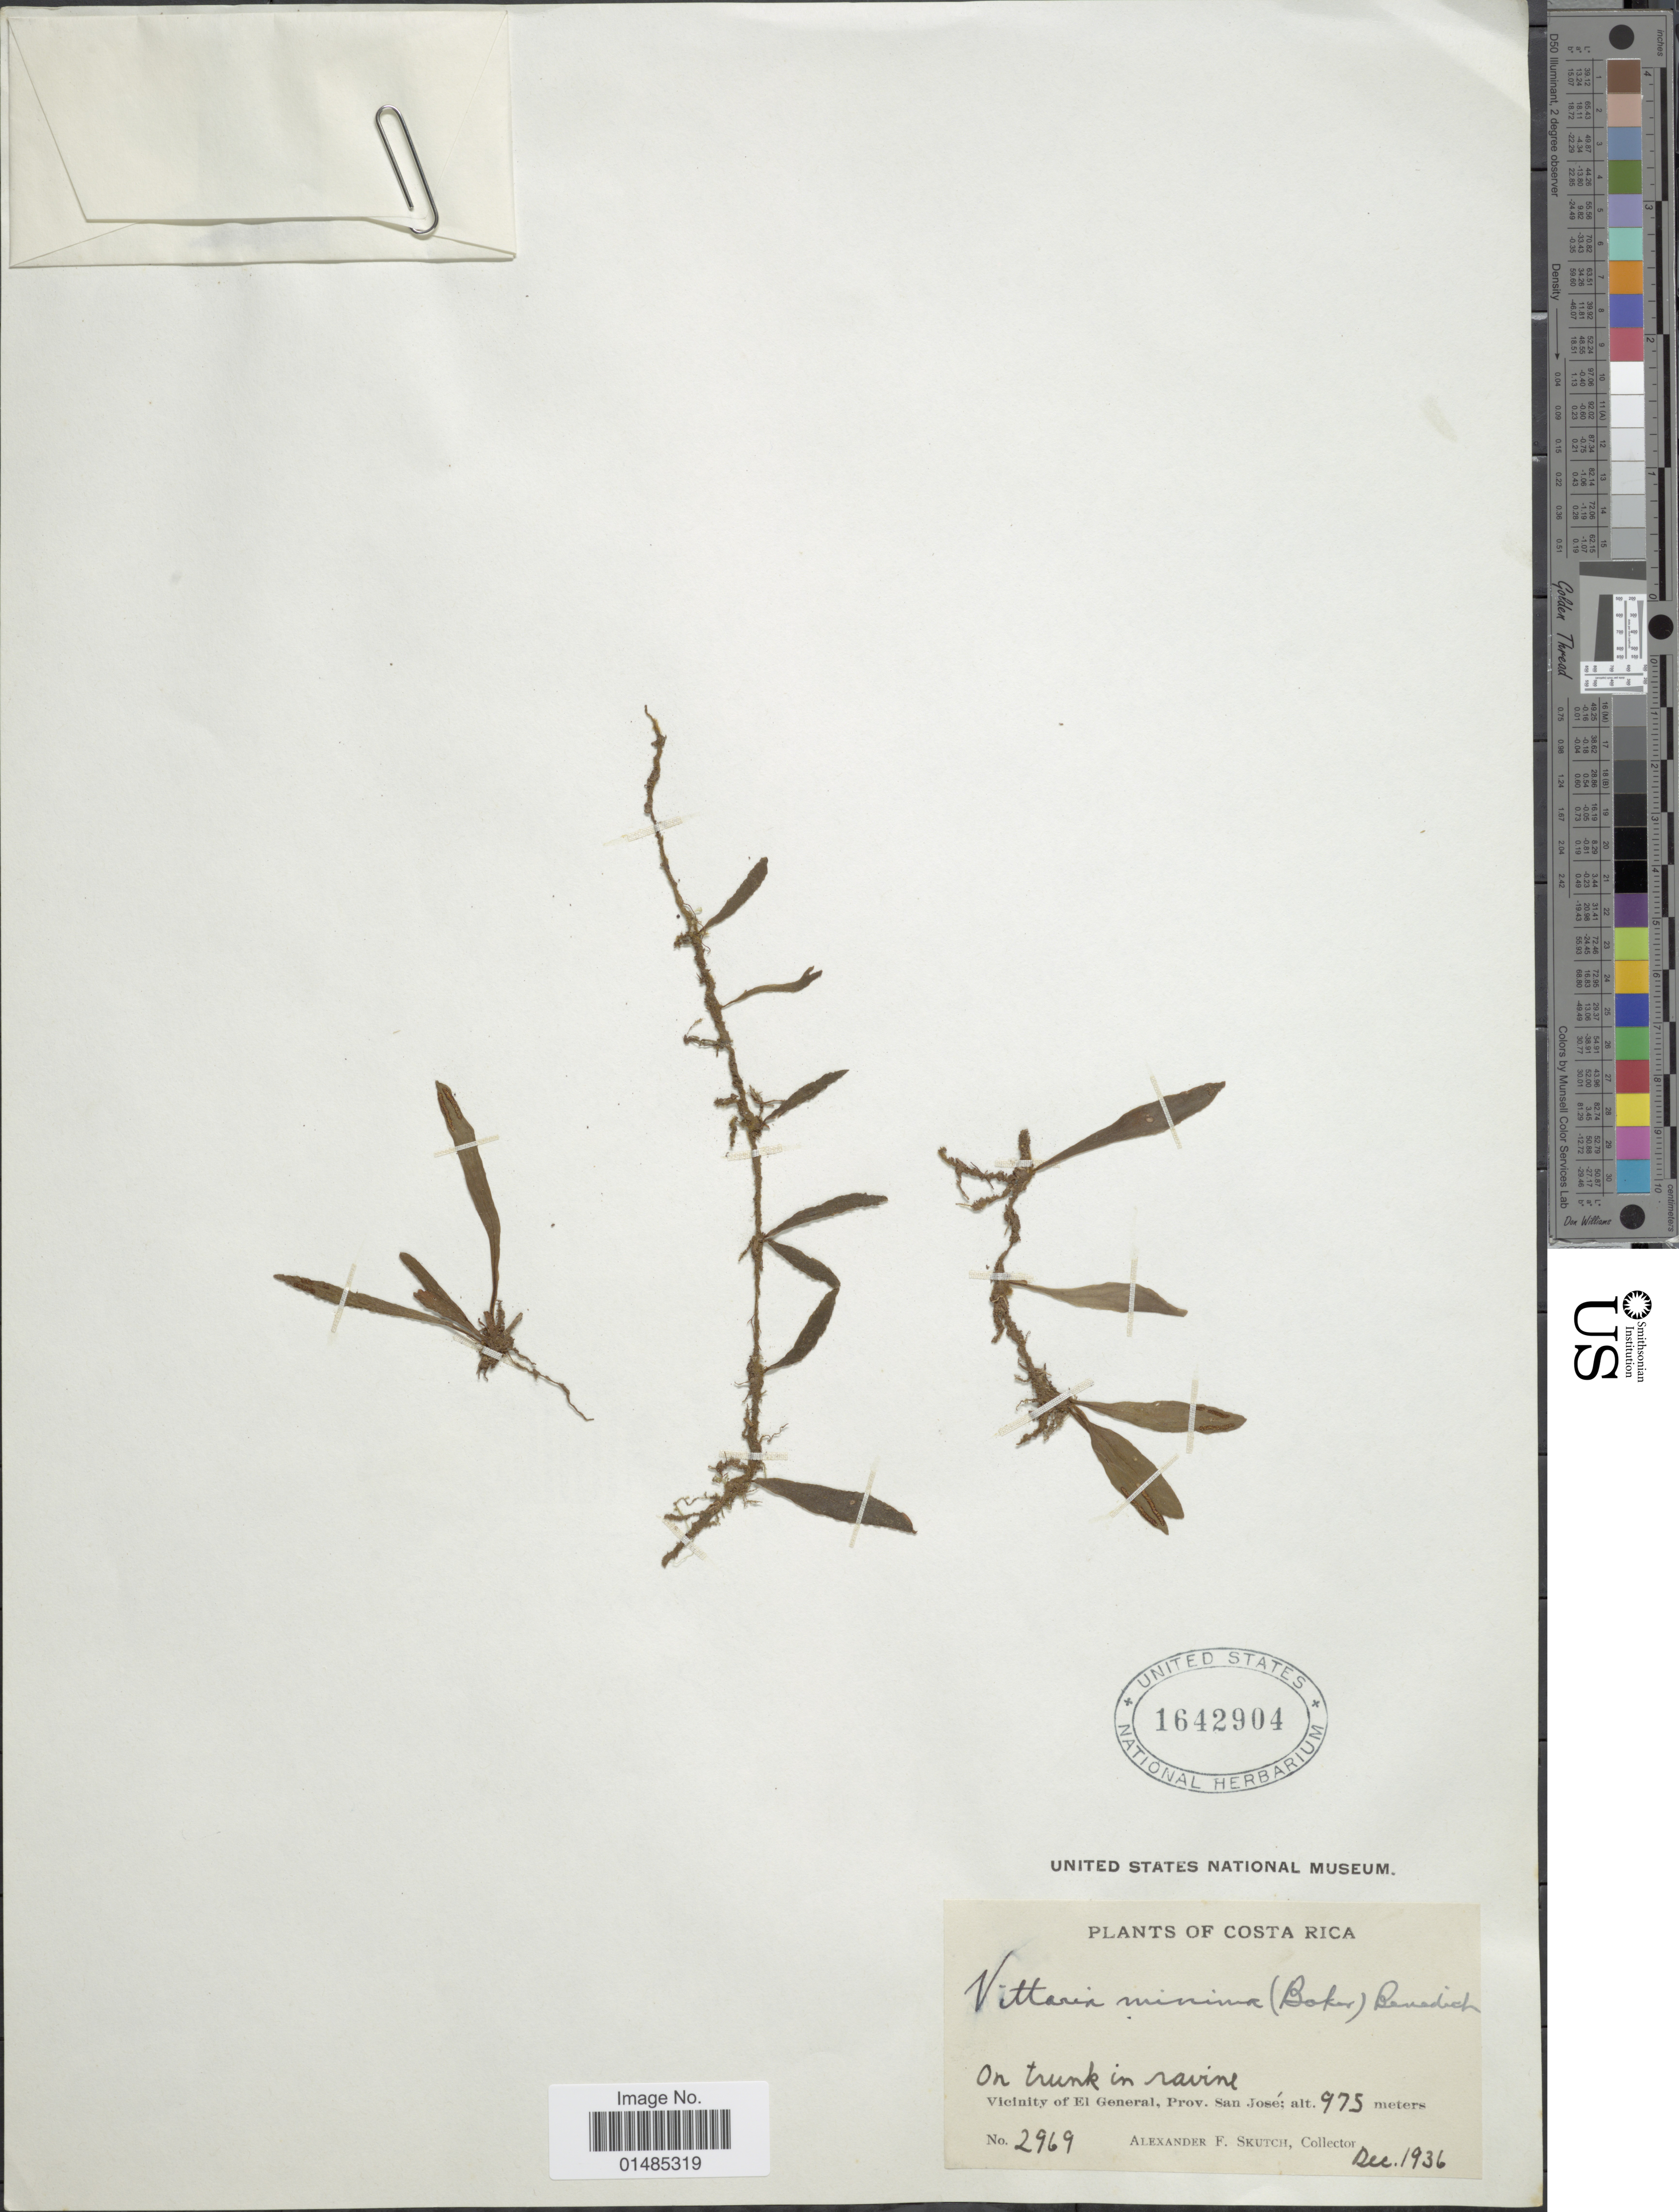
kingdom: Plantae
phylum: Tracheophyta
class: Polypodiopsida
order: Polypodiales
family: Pteridaceae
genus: Radiovittaria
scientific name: Radiovittaria minima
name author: (Baker) E.H. Crane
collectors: A. F. Skutch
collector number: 2969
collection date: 1936-12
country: Costa Rica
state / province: San José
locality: Vicinity of El General.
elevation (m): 975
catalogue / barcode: US 1642904